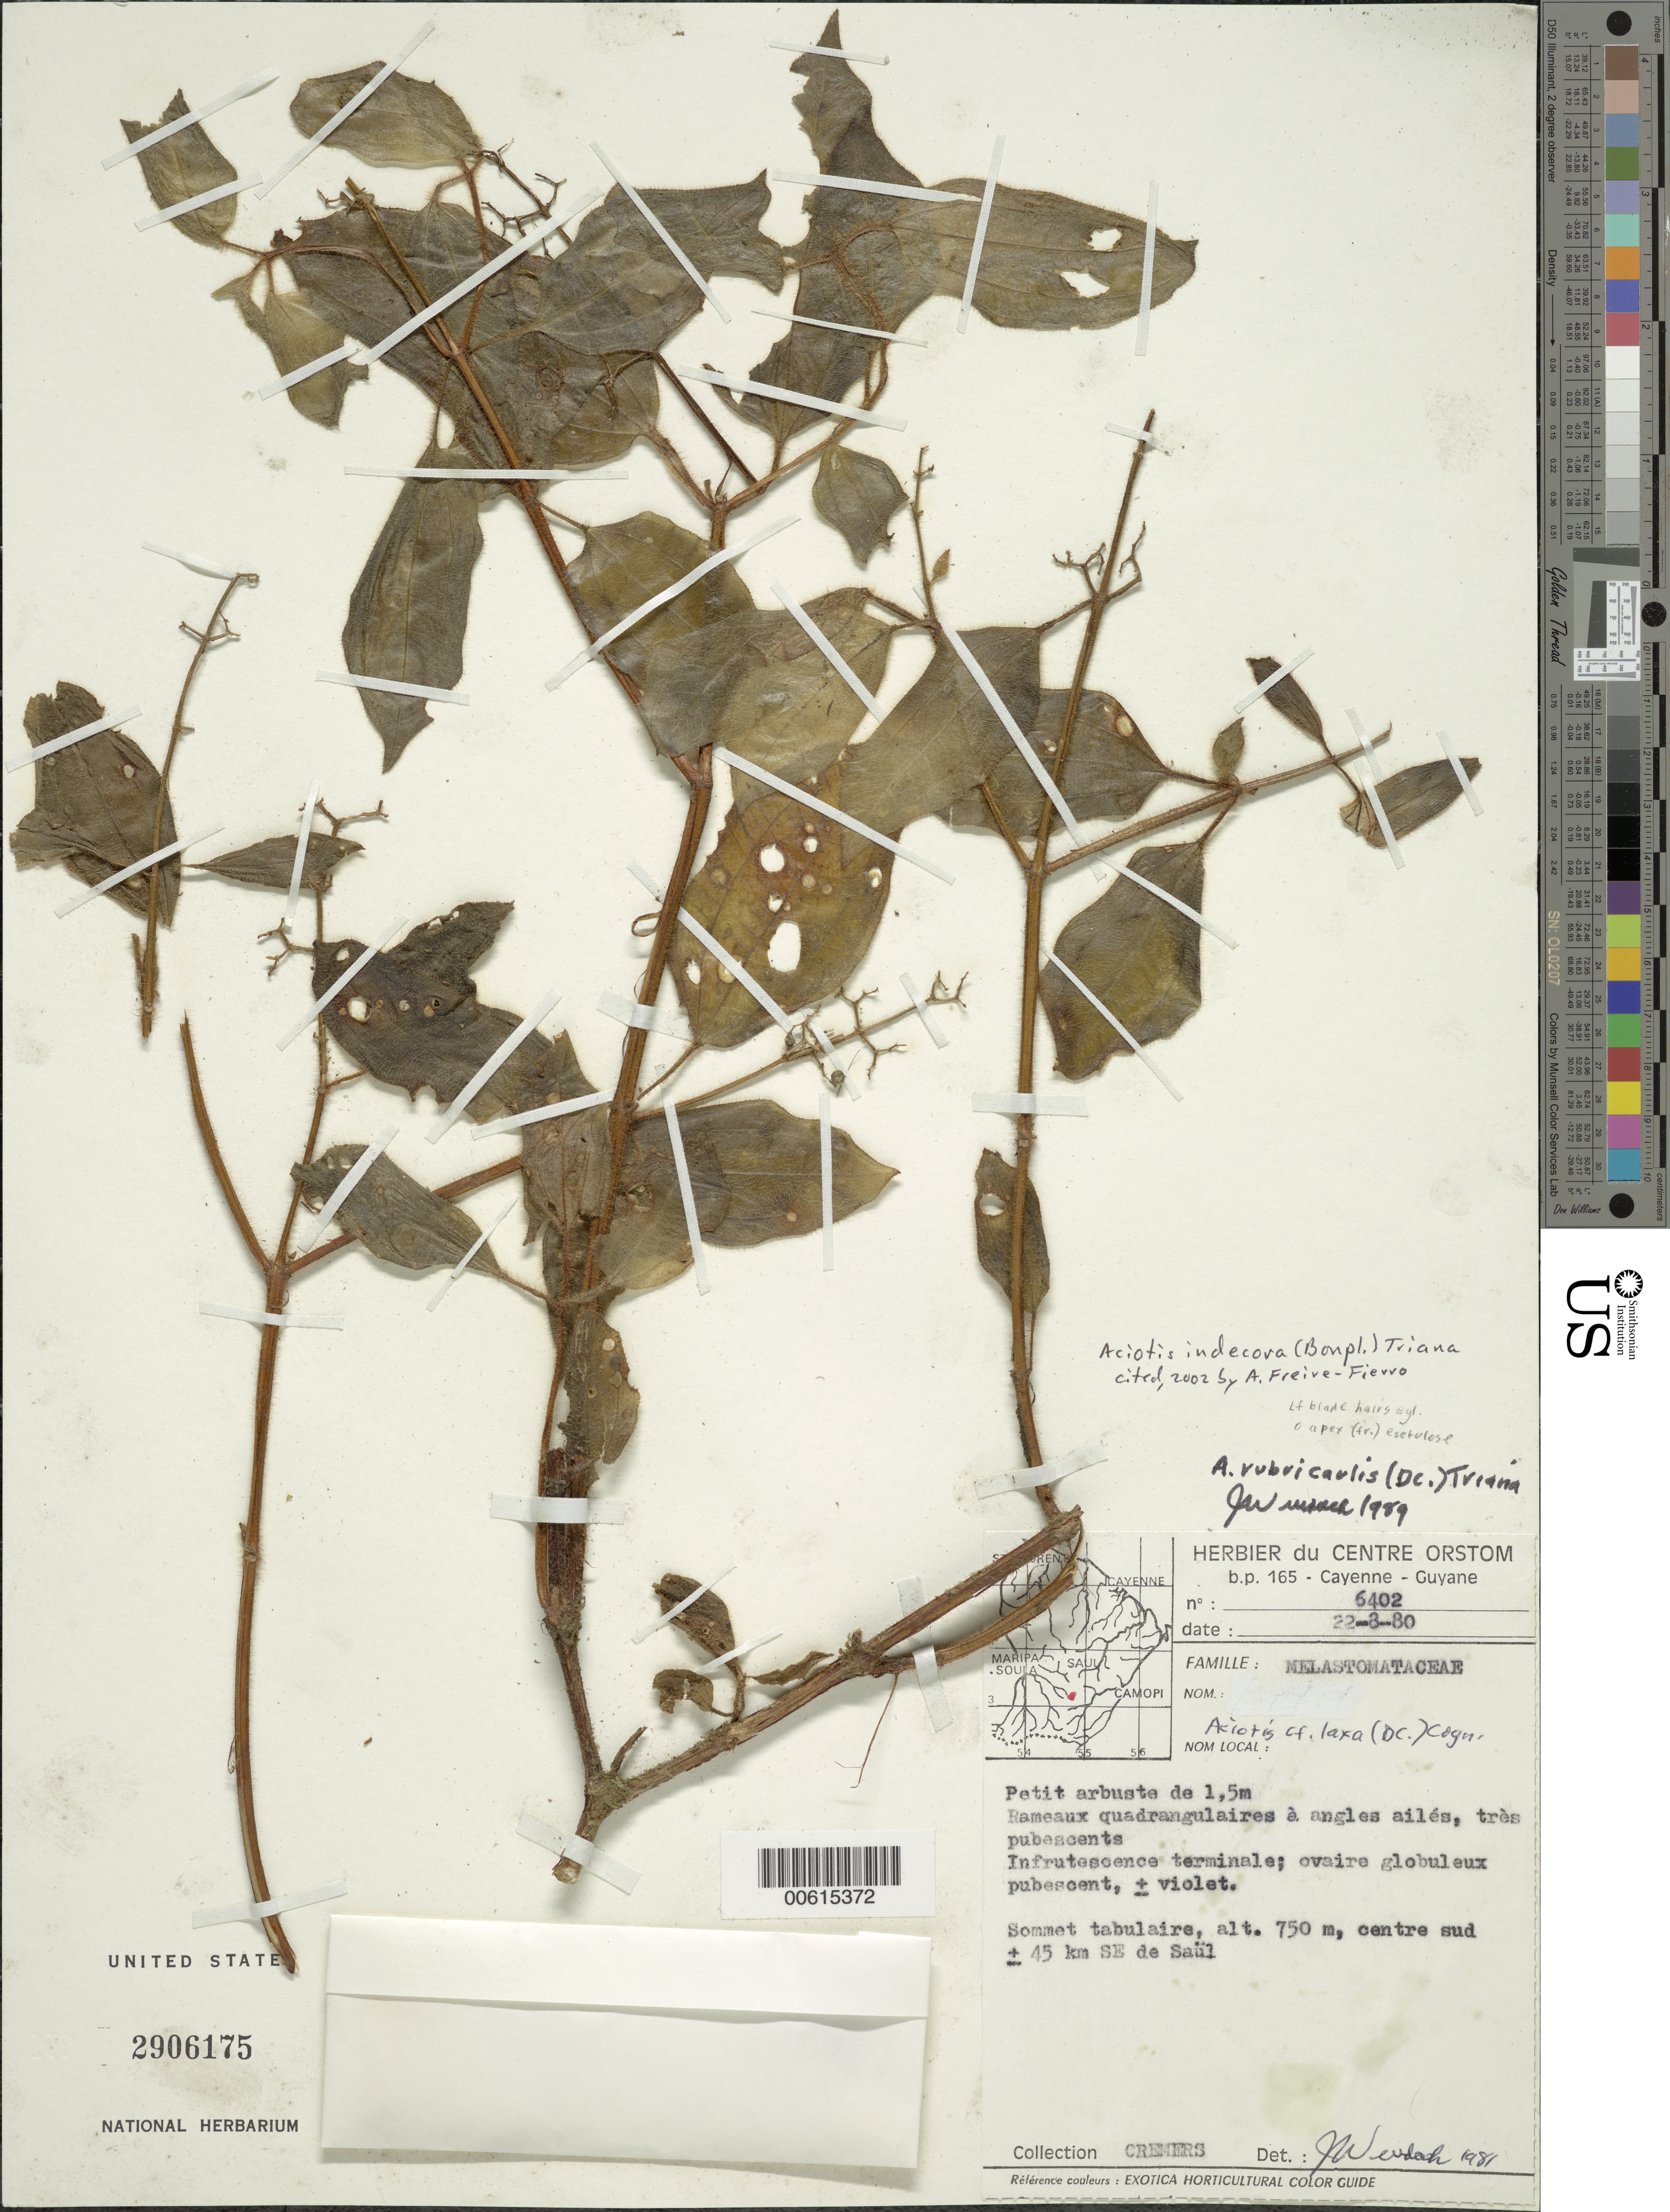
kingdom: Plantae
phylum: Tracheophyta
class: Magnoliopsida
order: Myrtales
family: Melastomataceae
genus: Aciotis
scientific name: Aciotis indecora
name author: (Bonpl.) Triana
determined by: Freire-Fierro, A.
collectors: G. Cremers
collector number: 6402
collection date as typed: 22-Aug-80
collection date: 1980-08-22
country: French Guiana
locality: Sommet Tabulaire, ± 45 km SE de Saül; région des Emérillons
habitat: Sommet tabulaire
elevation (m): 750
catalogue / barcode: US 2906175